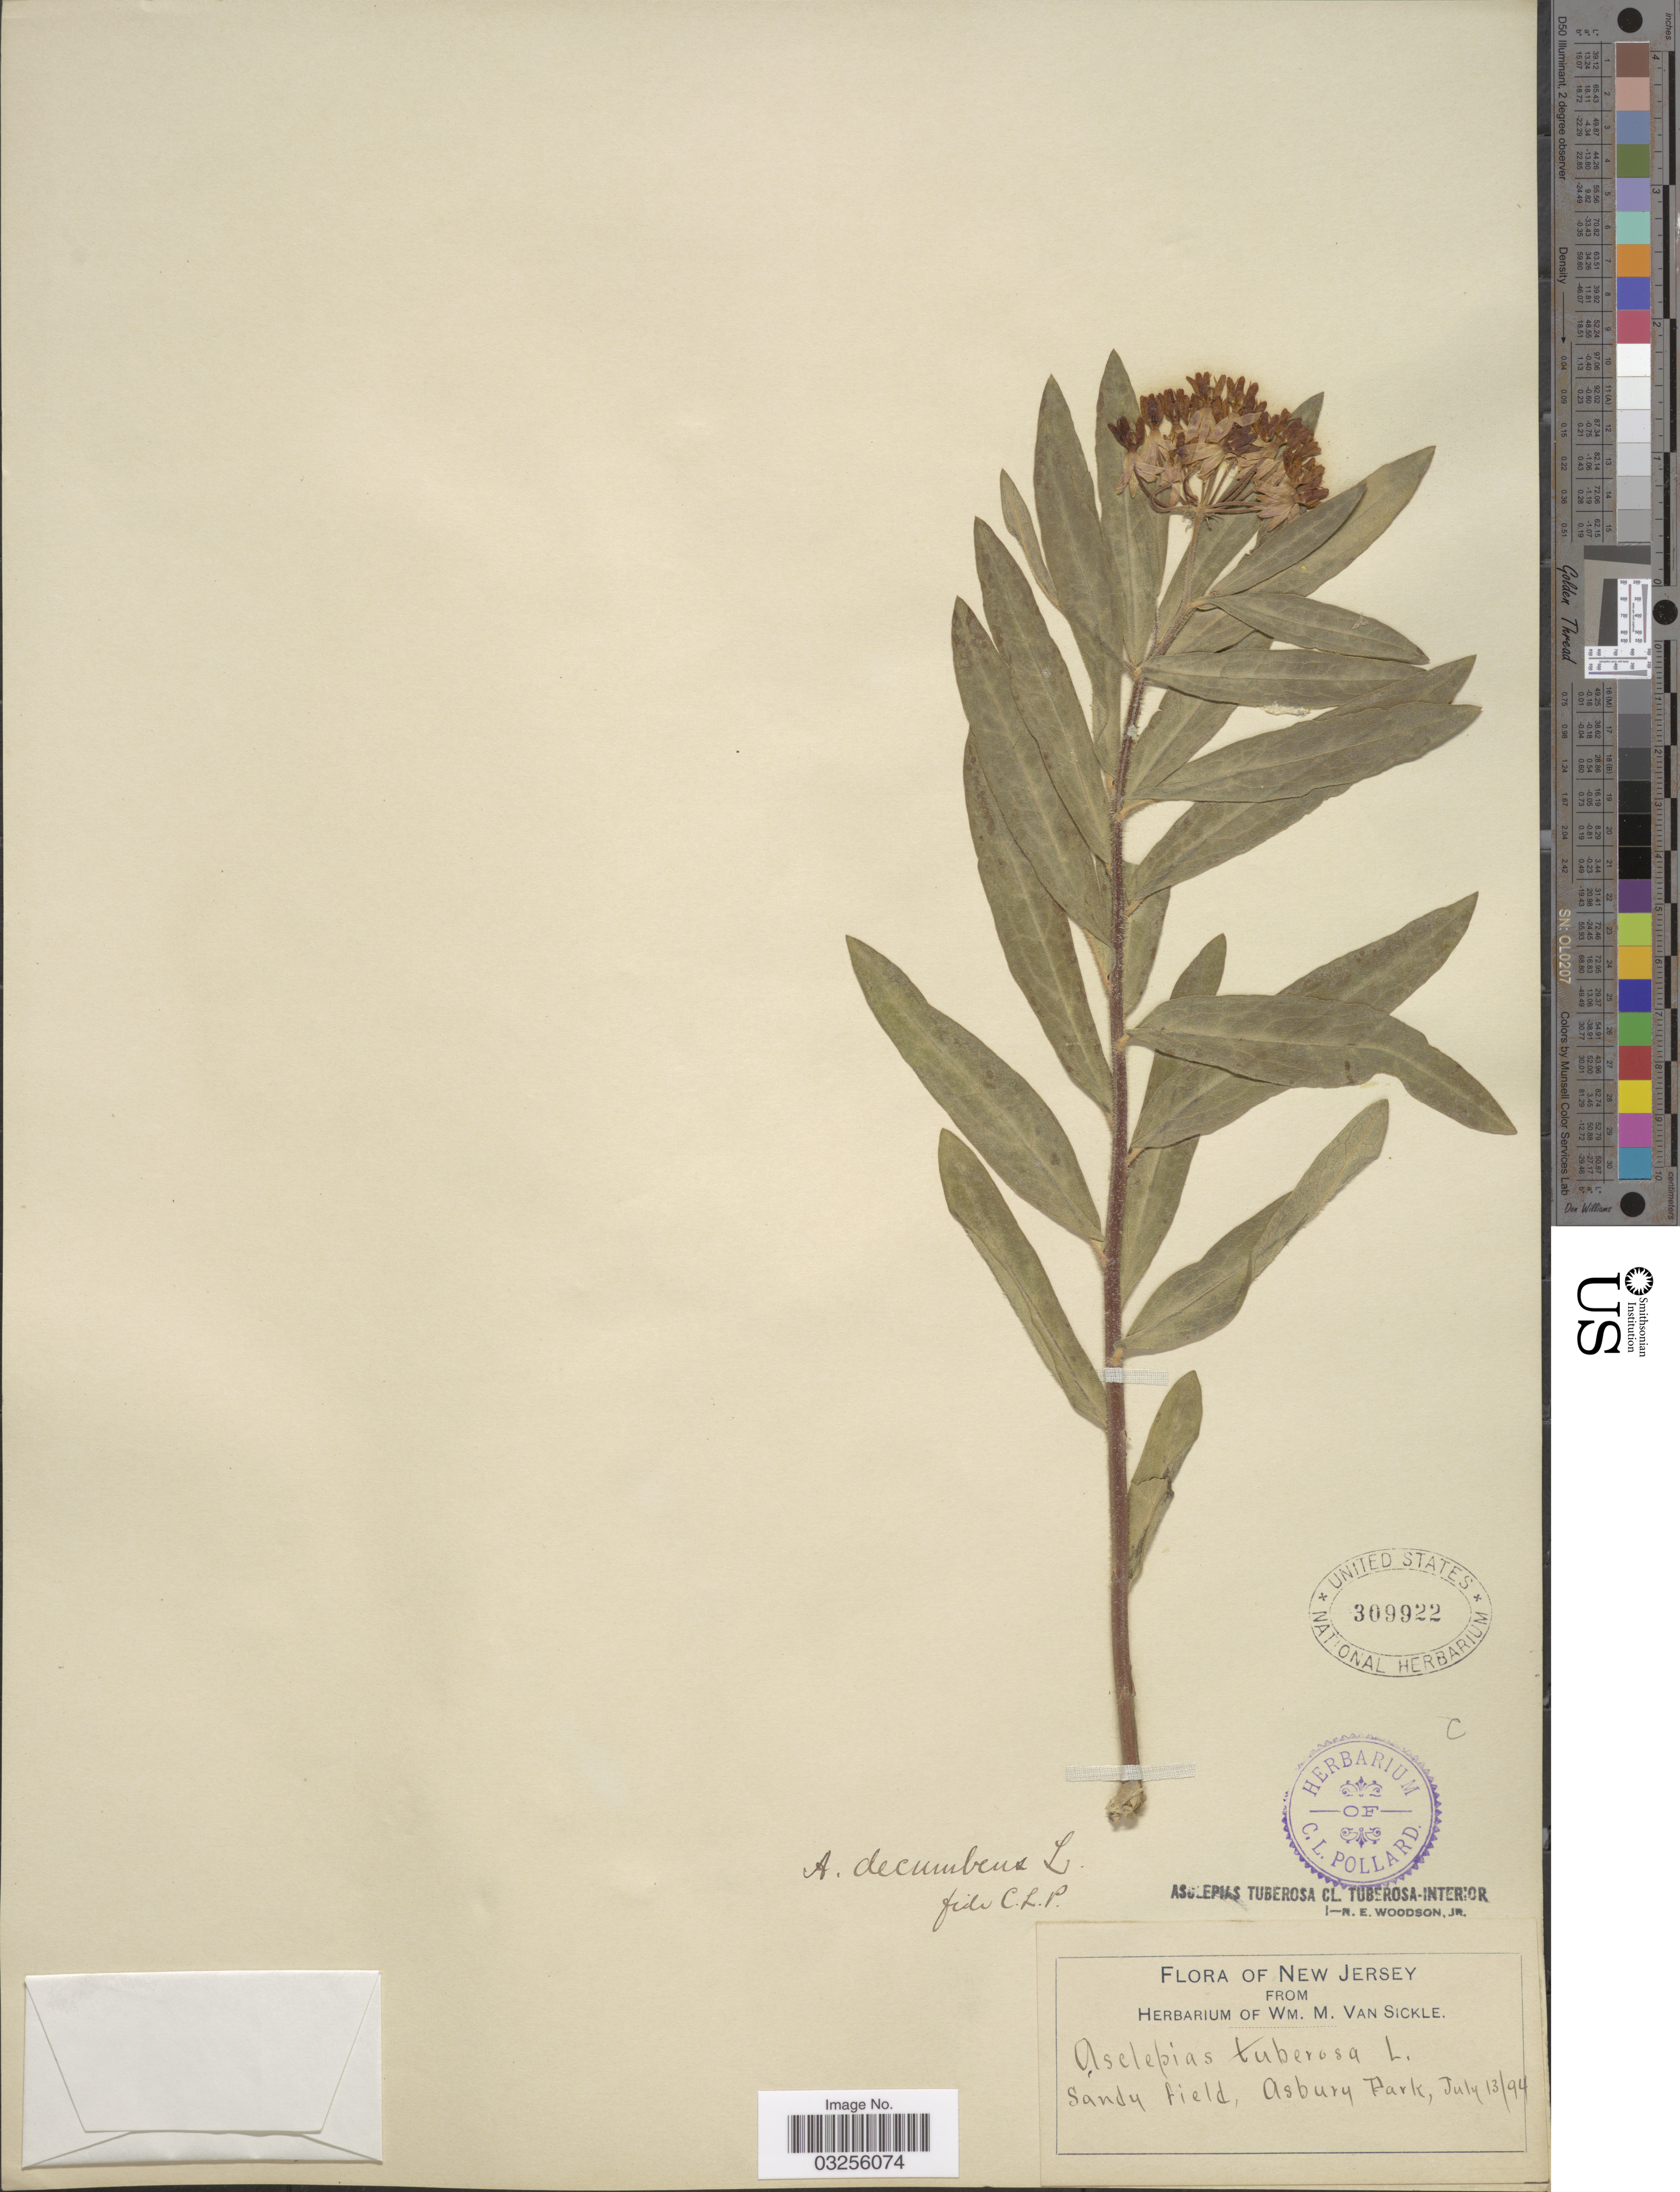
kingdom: Plantae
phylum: Tracheophyta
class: Magnoliopsida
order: Gentianales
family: Apocynaceae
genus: Asclepias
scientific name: Asclepias tuberosa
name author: L.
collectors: ex herb. Wm. M. Van Sickle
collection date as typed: Transcribed d/m/y: 13/7/94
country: United States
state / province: New Jersey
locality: Asbury Park.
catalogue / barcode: US 309922